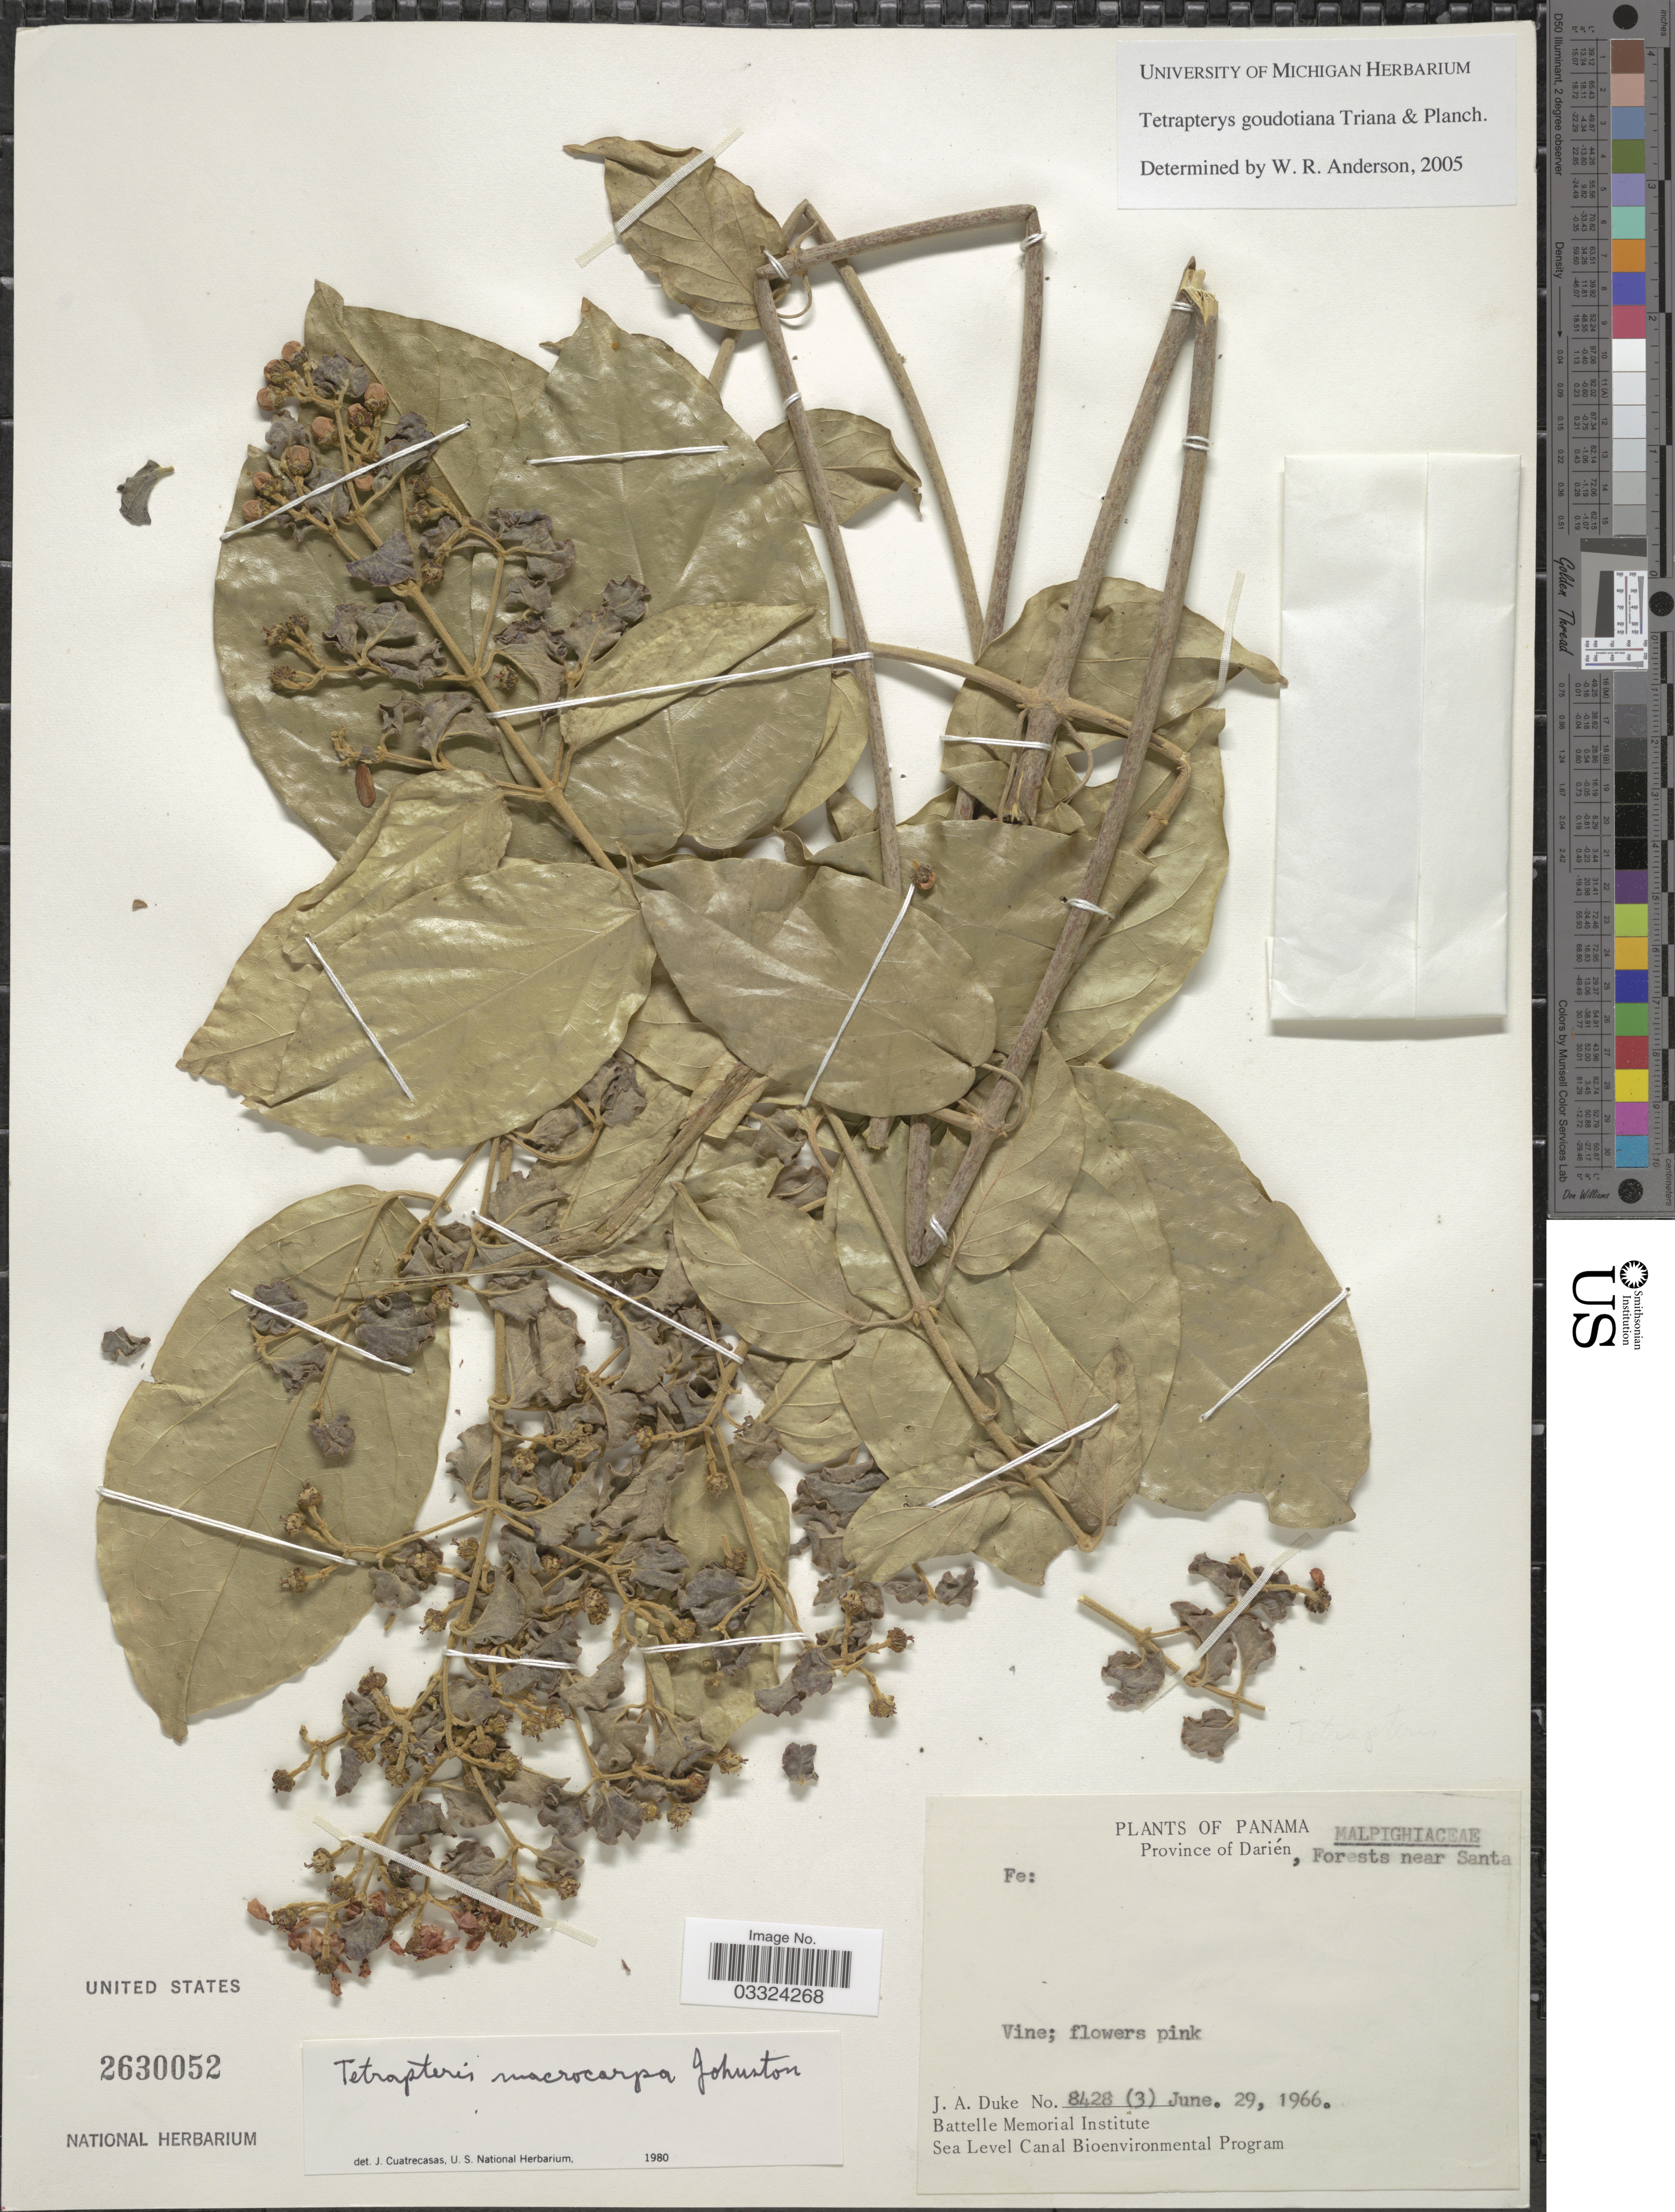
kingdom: Plantae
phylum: Tracheophyta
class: Magnoliopsida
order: Malpighiales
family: Malpighiaceae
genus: Tetrapterys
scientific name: Tetrapterys goudotiana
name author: Triana & Planch.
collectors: J. A. Duke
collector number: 8428(3)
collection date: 1966-06-29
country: Panama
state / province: Darién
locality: Forests near Santa.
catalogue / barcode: US 2630052